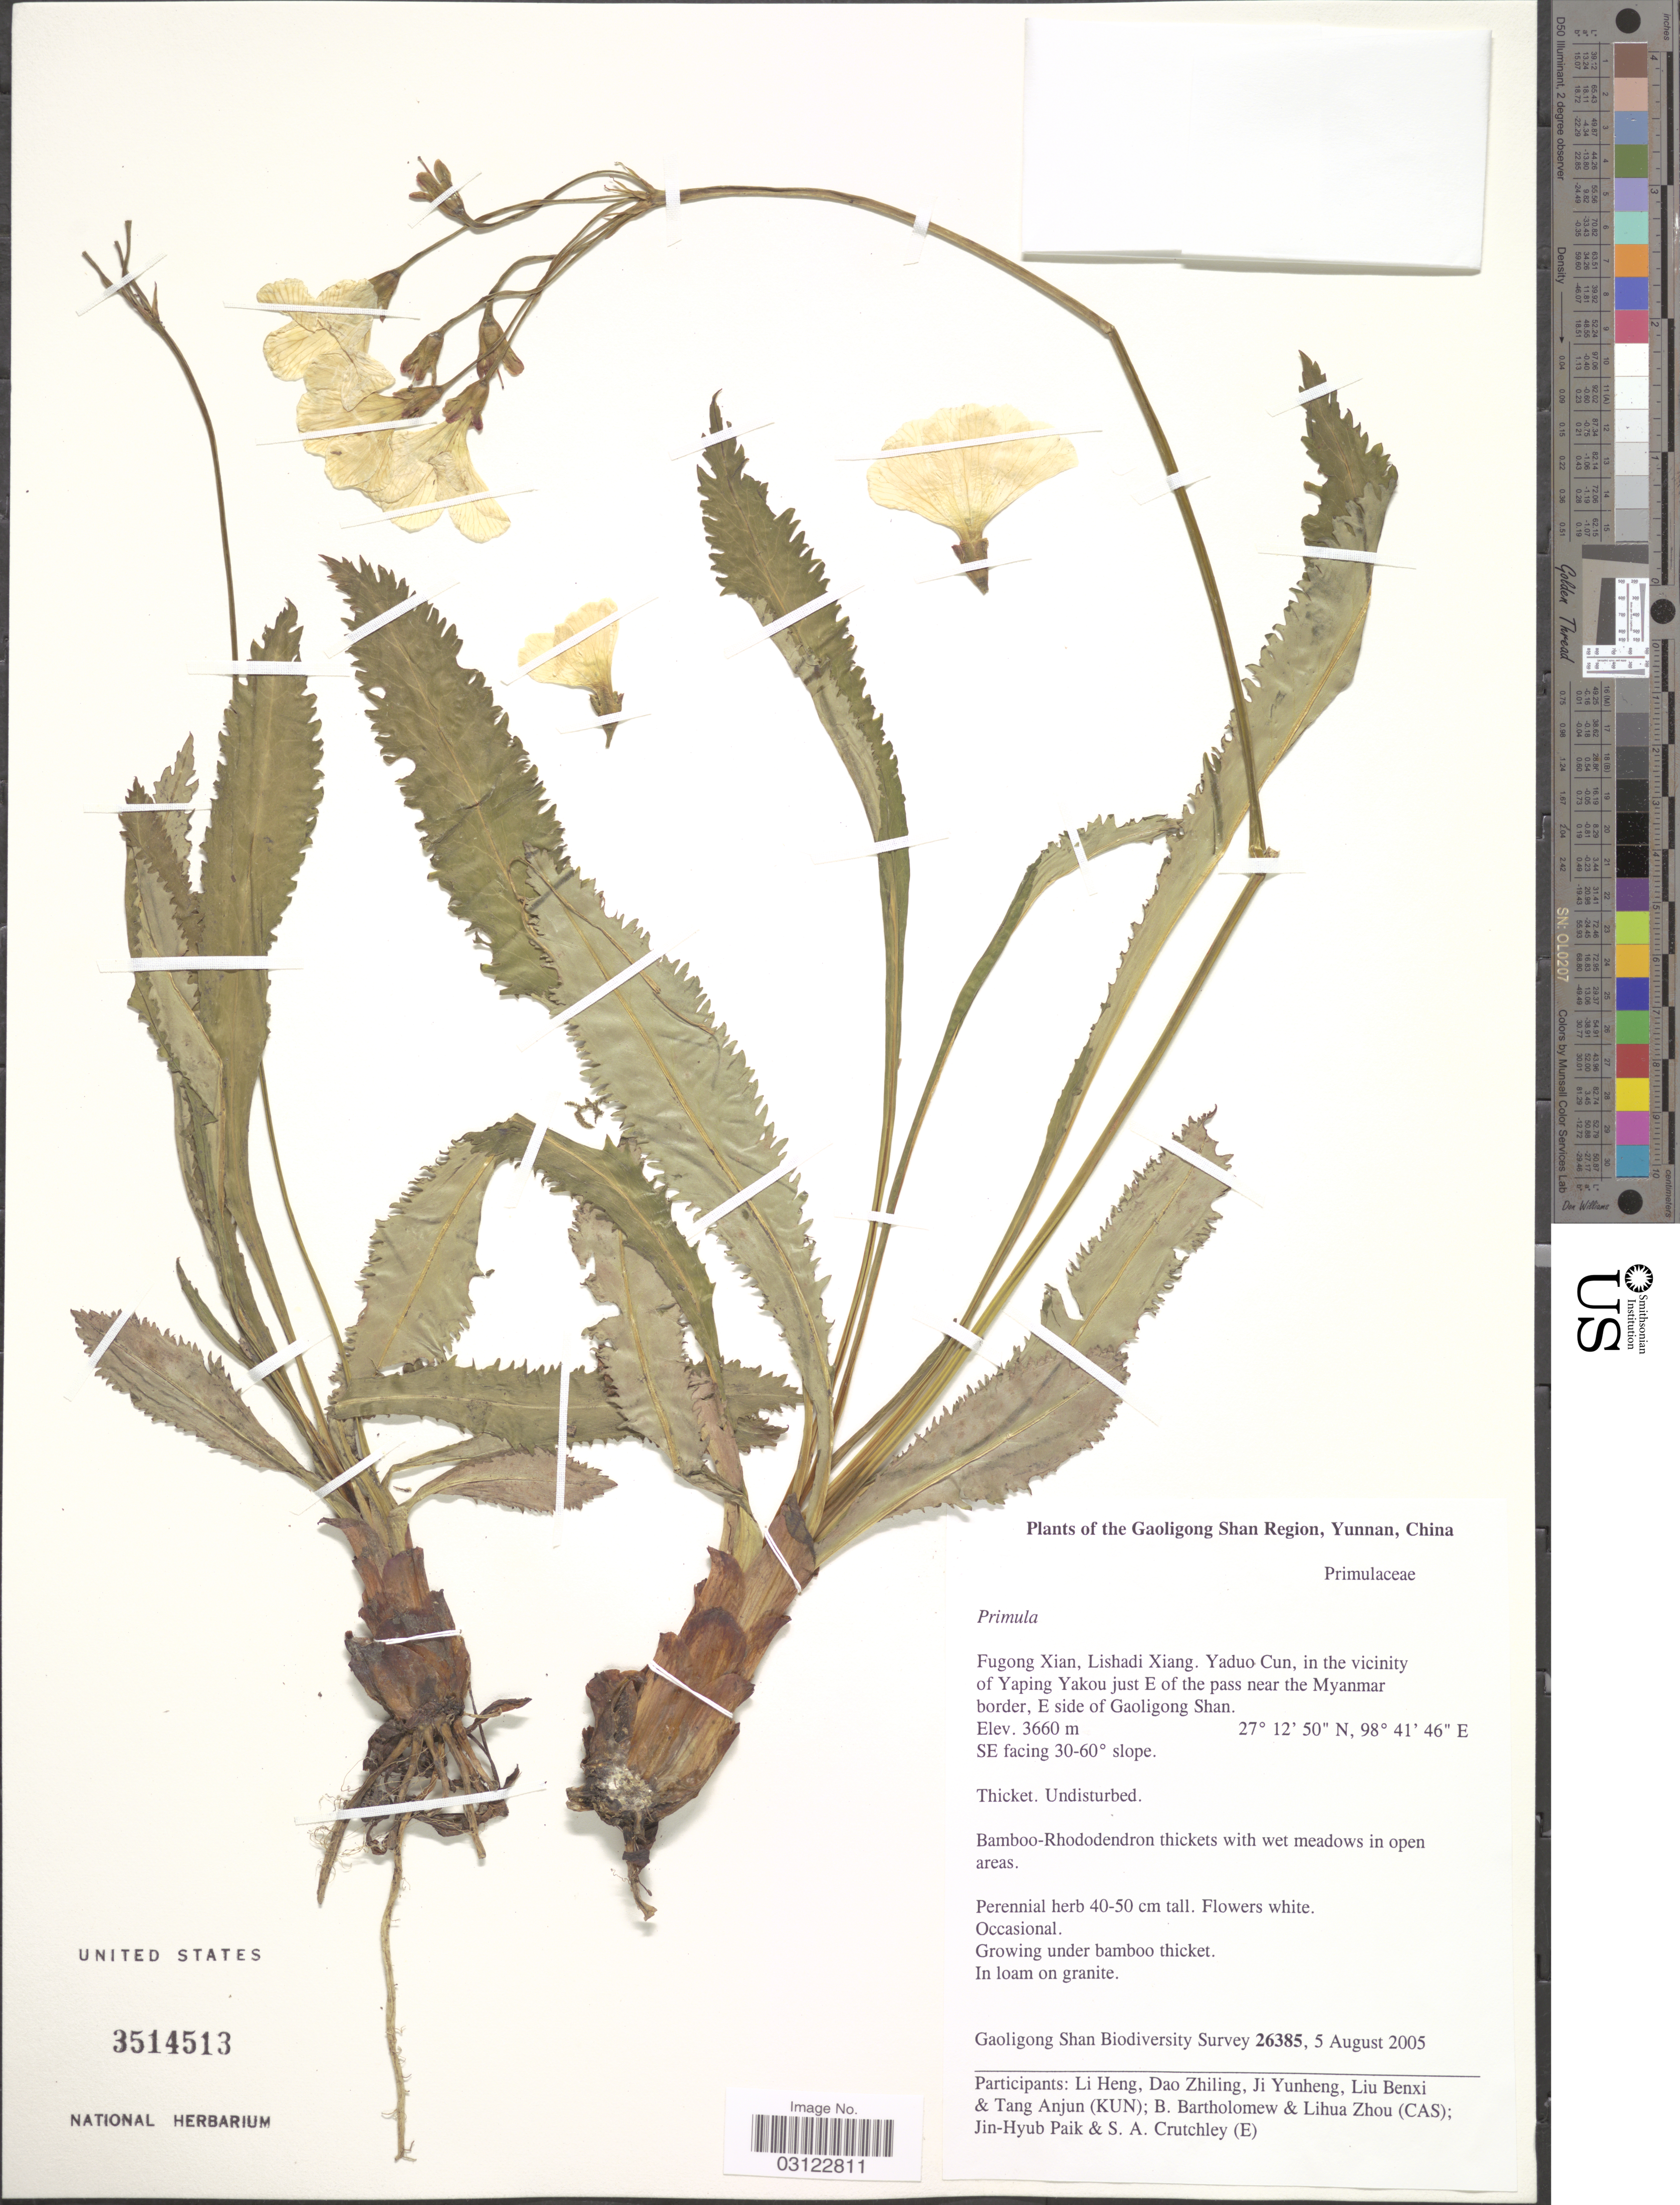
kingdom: Plantae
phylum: Tracheophyta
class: Magnoliopsida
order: Ericales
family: Primulaceae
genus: Primula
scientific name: Primula sp.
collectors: Gaoligong Shan Biodiversity Survey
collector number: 26385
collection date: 2005-08-05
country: China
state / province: Yunnan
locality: The Gaoligong Shan Region. Fugong Xian, Lishadi Xiang. Yaduo Cun, in the vicinity of Yaping Yakou just E of the pass near the Myanmar border, E side of Gaoligong Shan. SE facing 30-60° slope.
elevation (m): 3660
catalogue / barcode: US 3514513